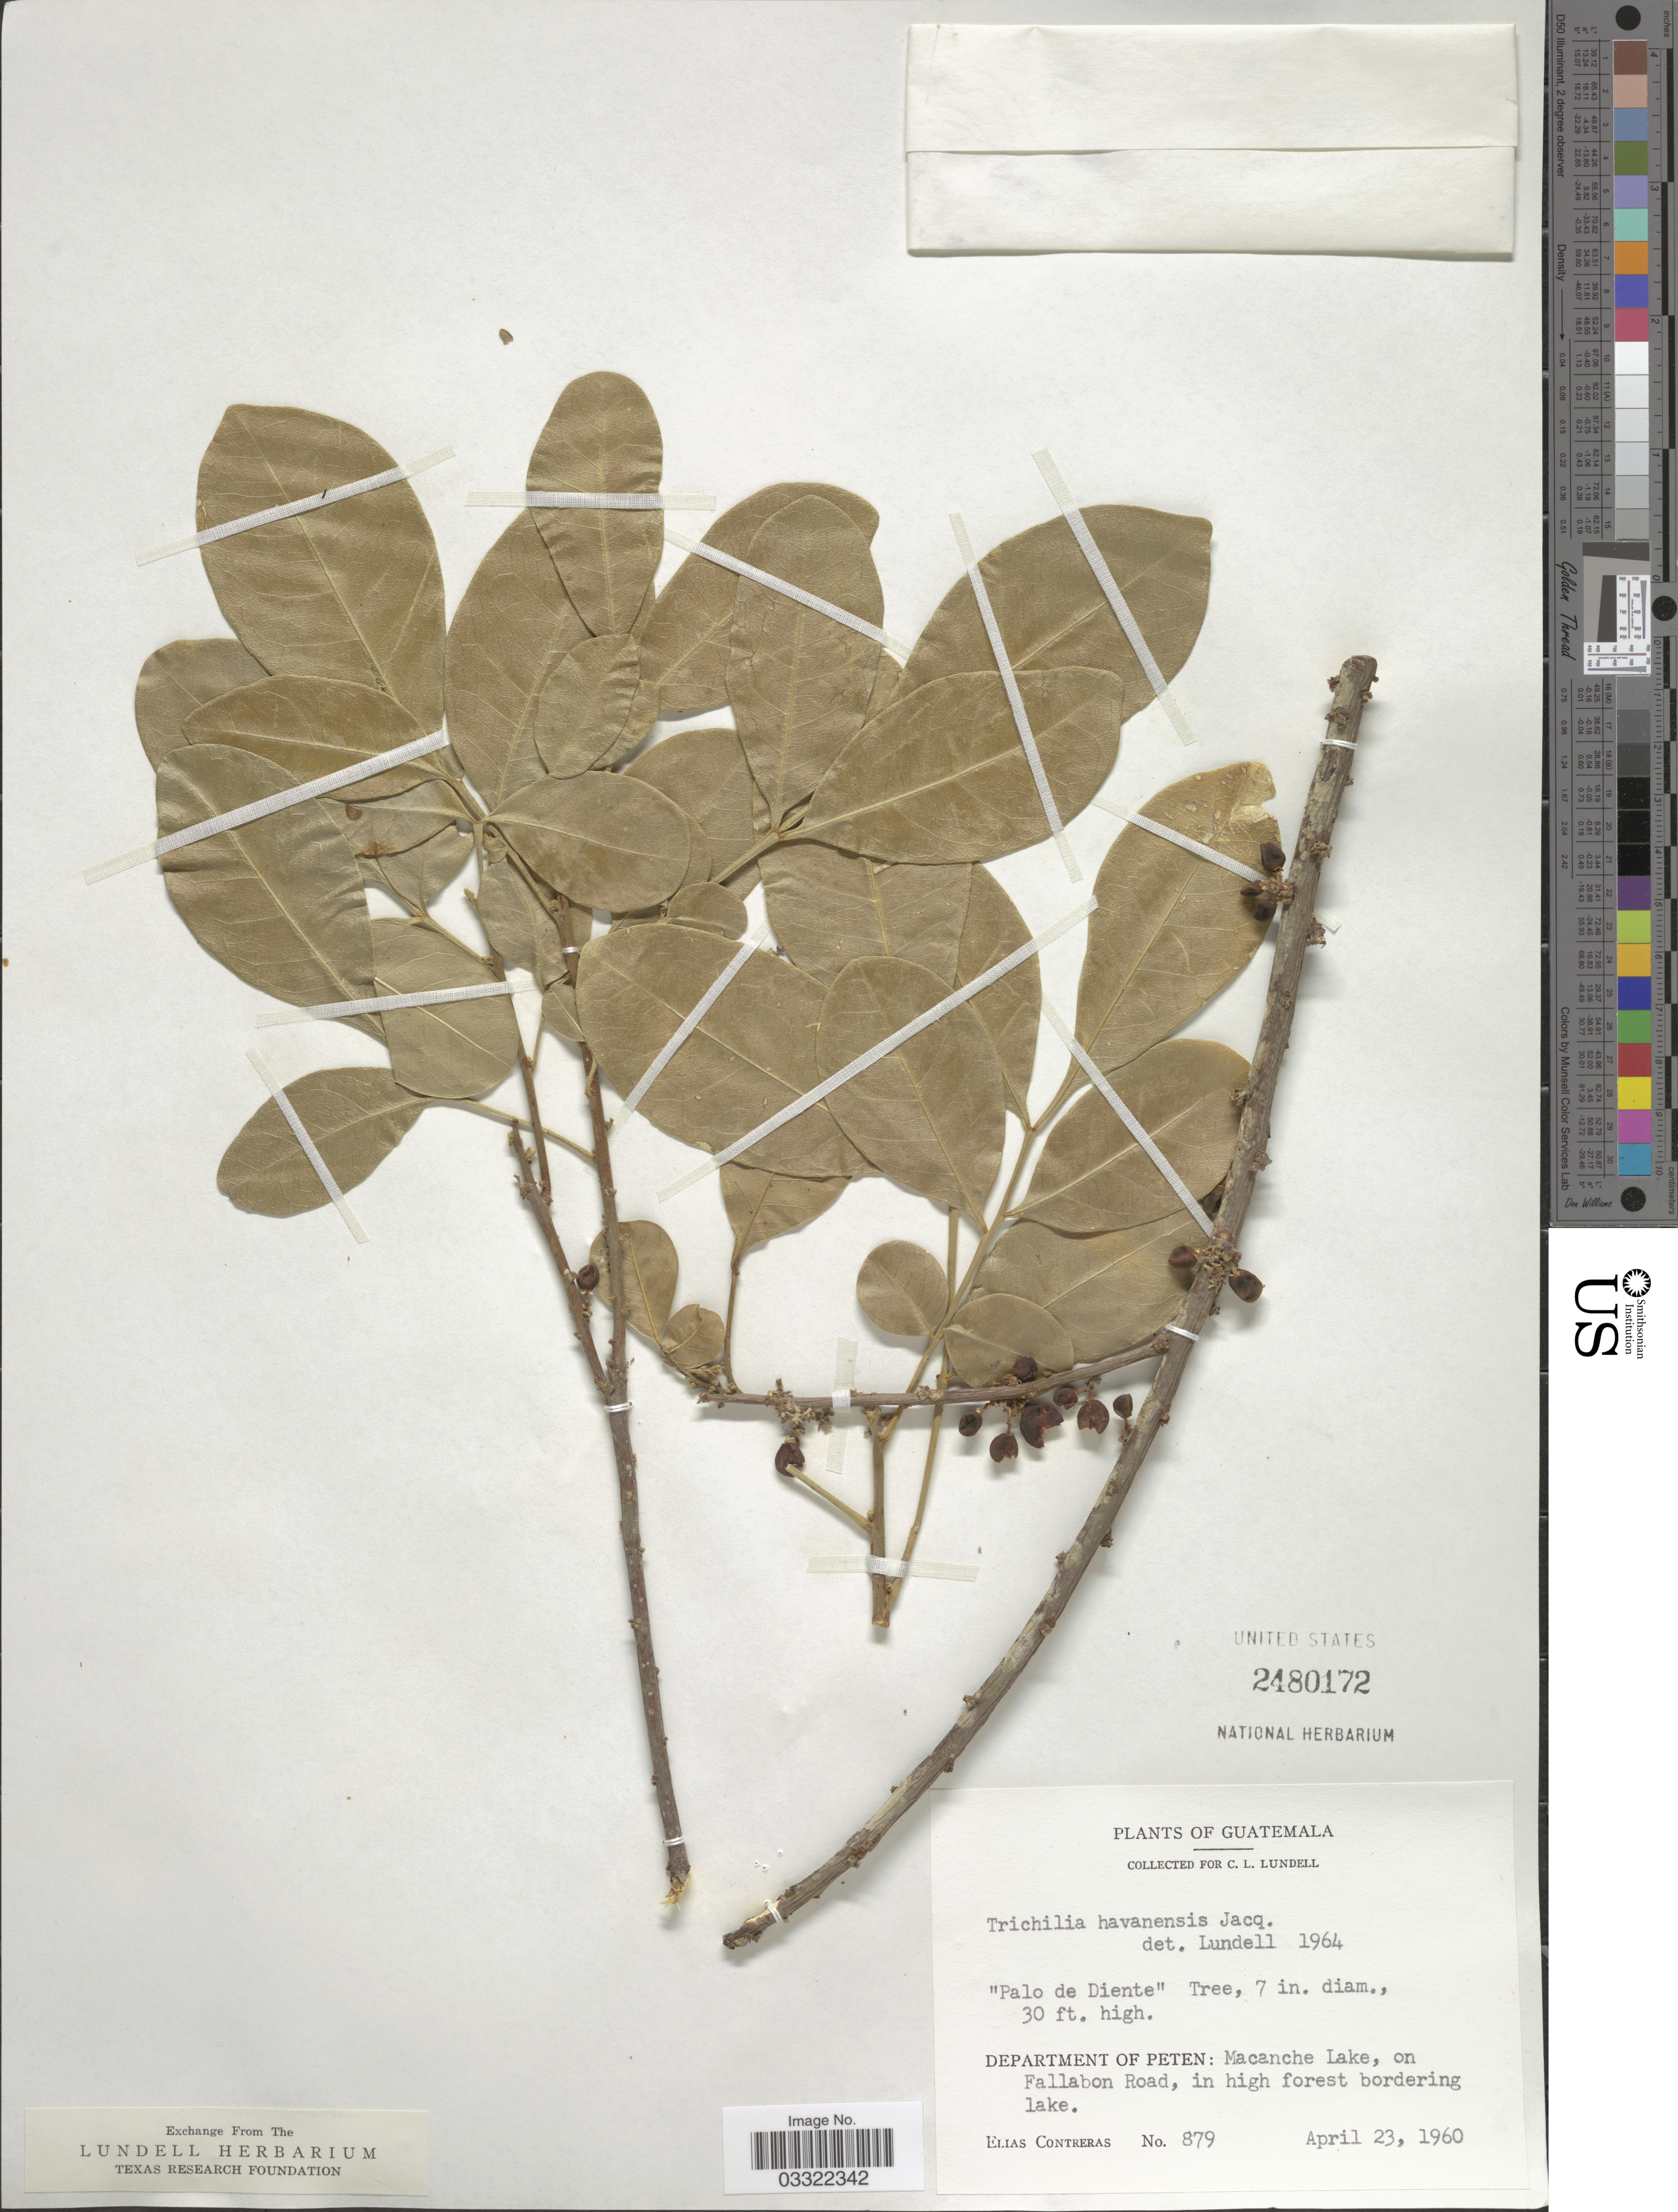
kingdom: Plantae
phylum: Tracheophyta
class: Magnoliopsida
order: Sapindales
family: Meliaceae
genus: Trichilia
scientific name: Trichilia havanensis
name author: Jacq.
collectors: E. Contreras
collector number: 879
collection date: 1960-04-23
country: Guatemala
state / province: El Petén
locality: Department of Peten: Macanche Lake, on Fallabon Road, in high forest bordering lake.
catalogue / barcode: US 2480172